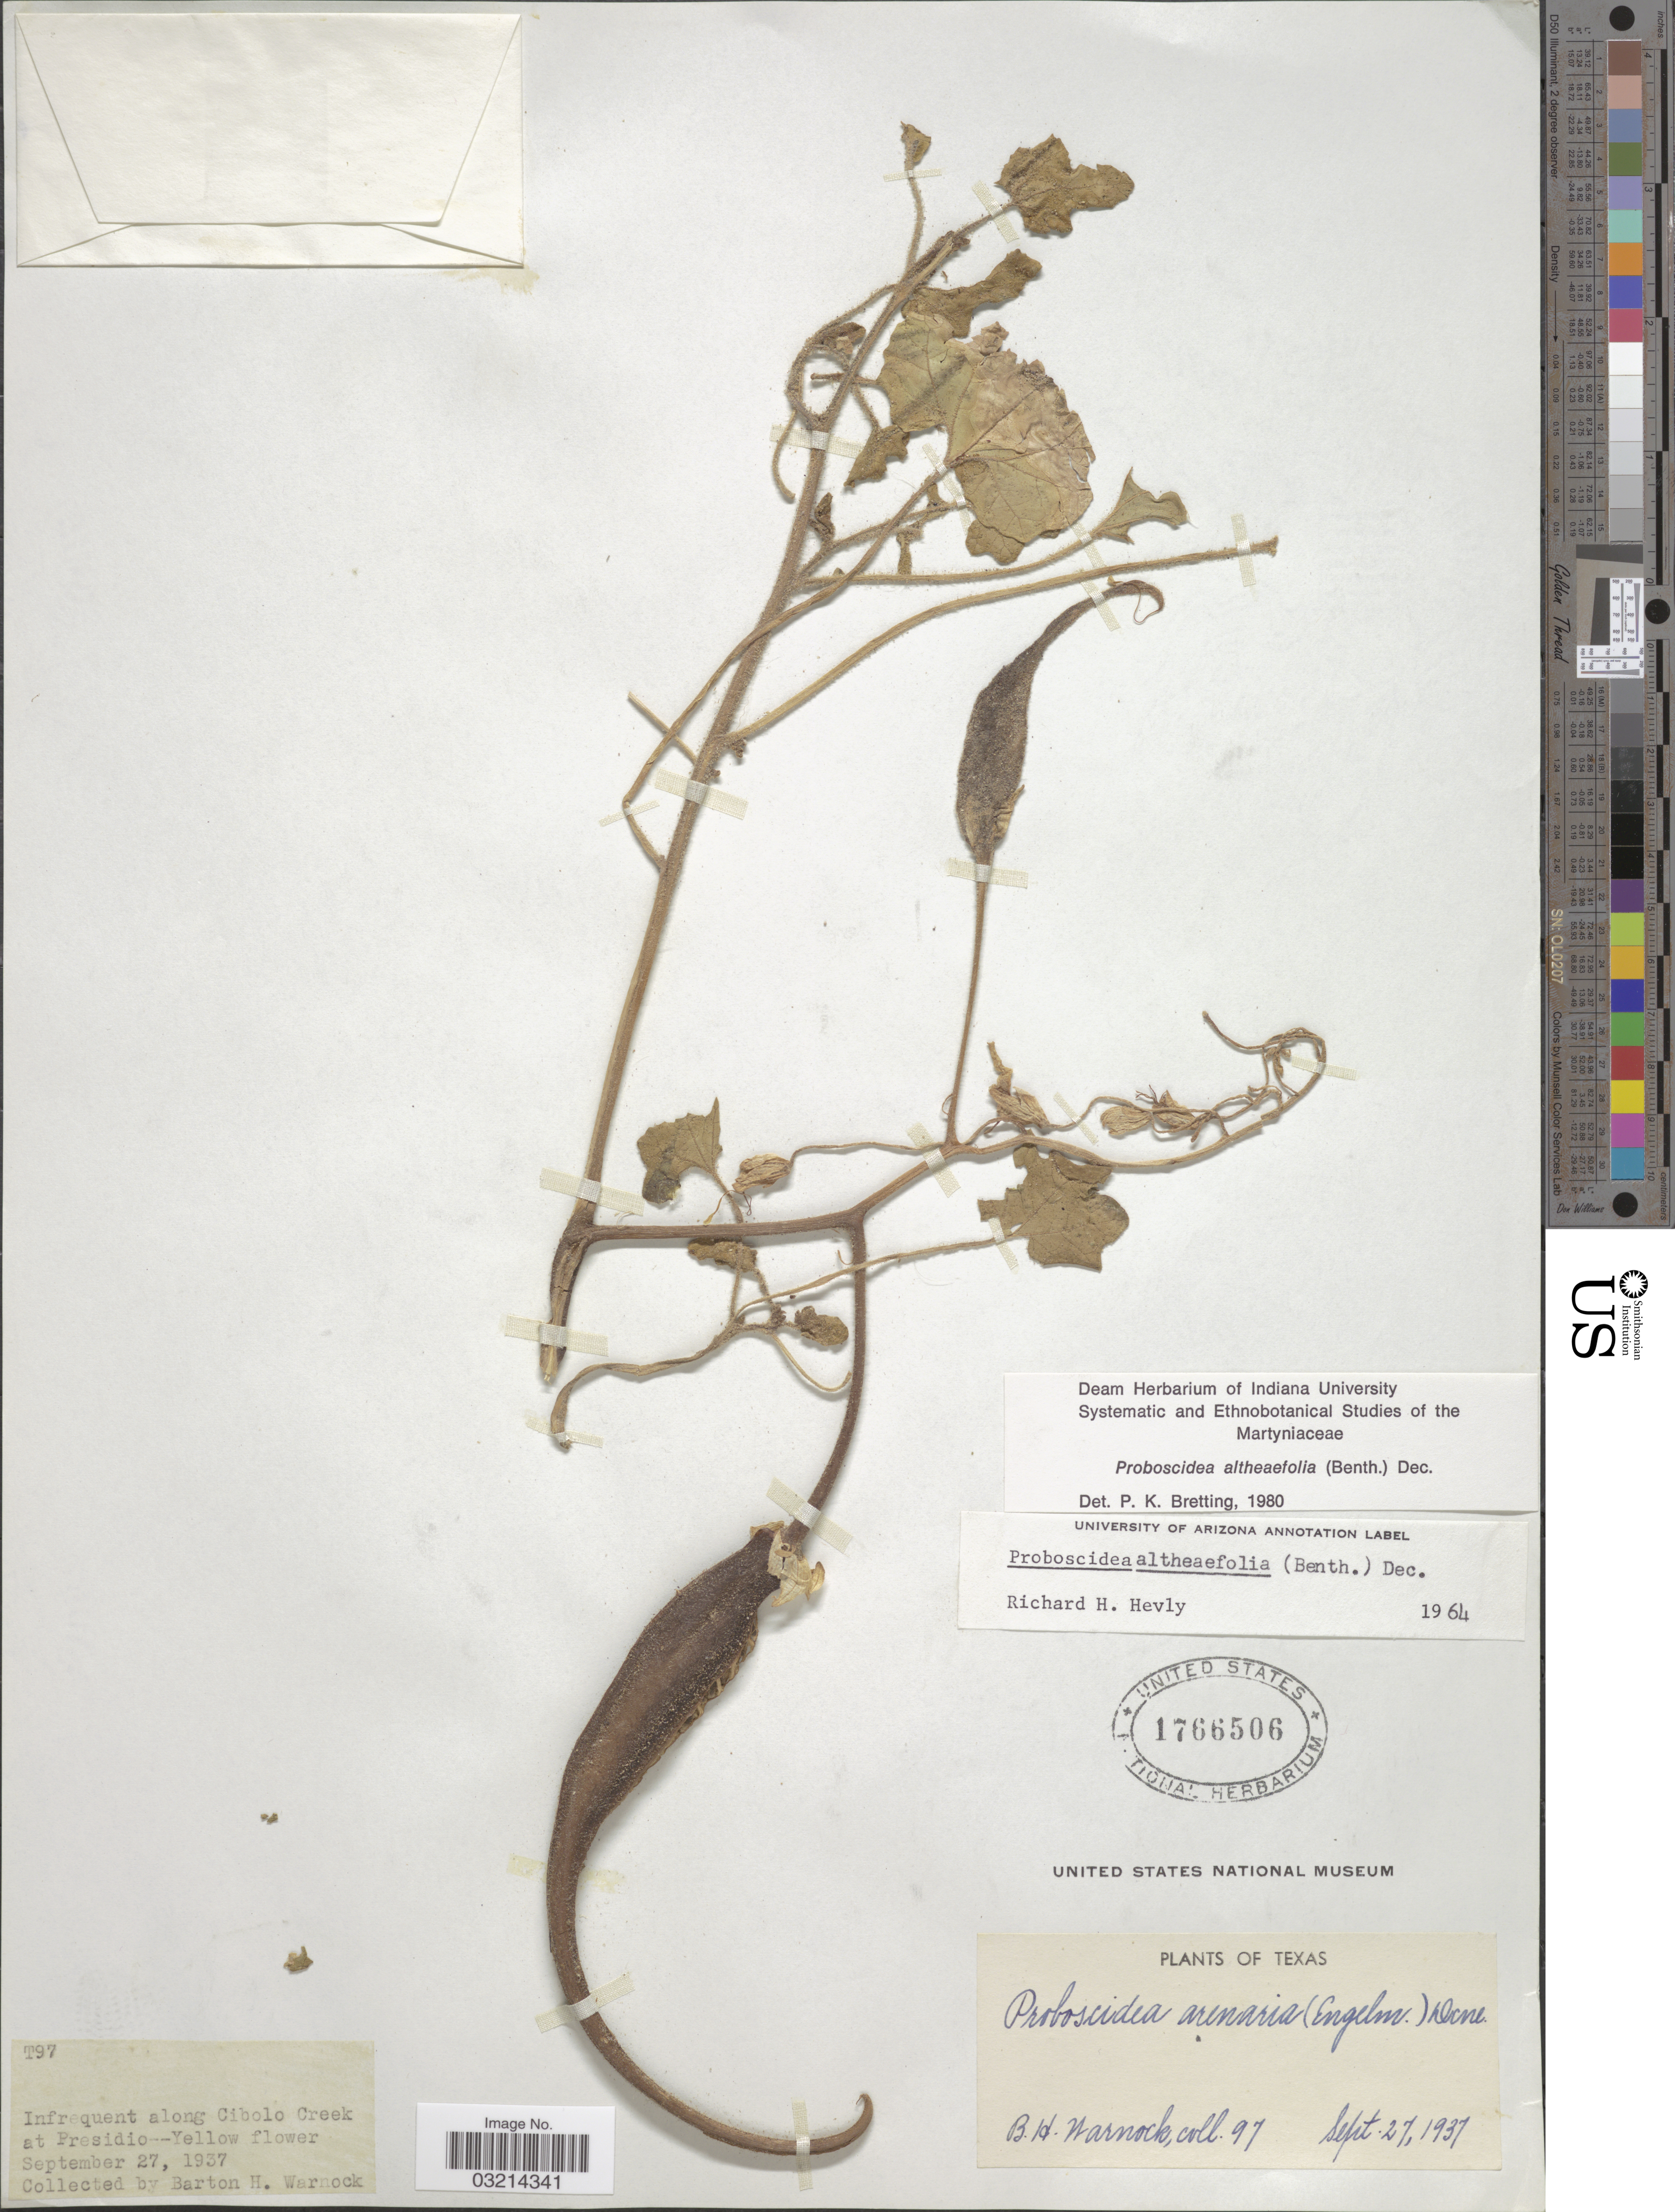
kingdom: Plantae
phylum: Tracheophyta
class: Magnoliopsida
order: Lamiales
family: Martyniaceae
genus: Proboscidea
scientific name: Proboscidea althaeifolia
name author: (Benth.) Decne.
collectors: B. H. Warnock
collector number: T97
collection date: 1937-09-27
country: United States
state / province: Texas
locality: Along Cibolo Creek at Presidio.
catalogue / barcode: US 1766506